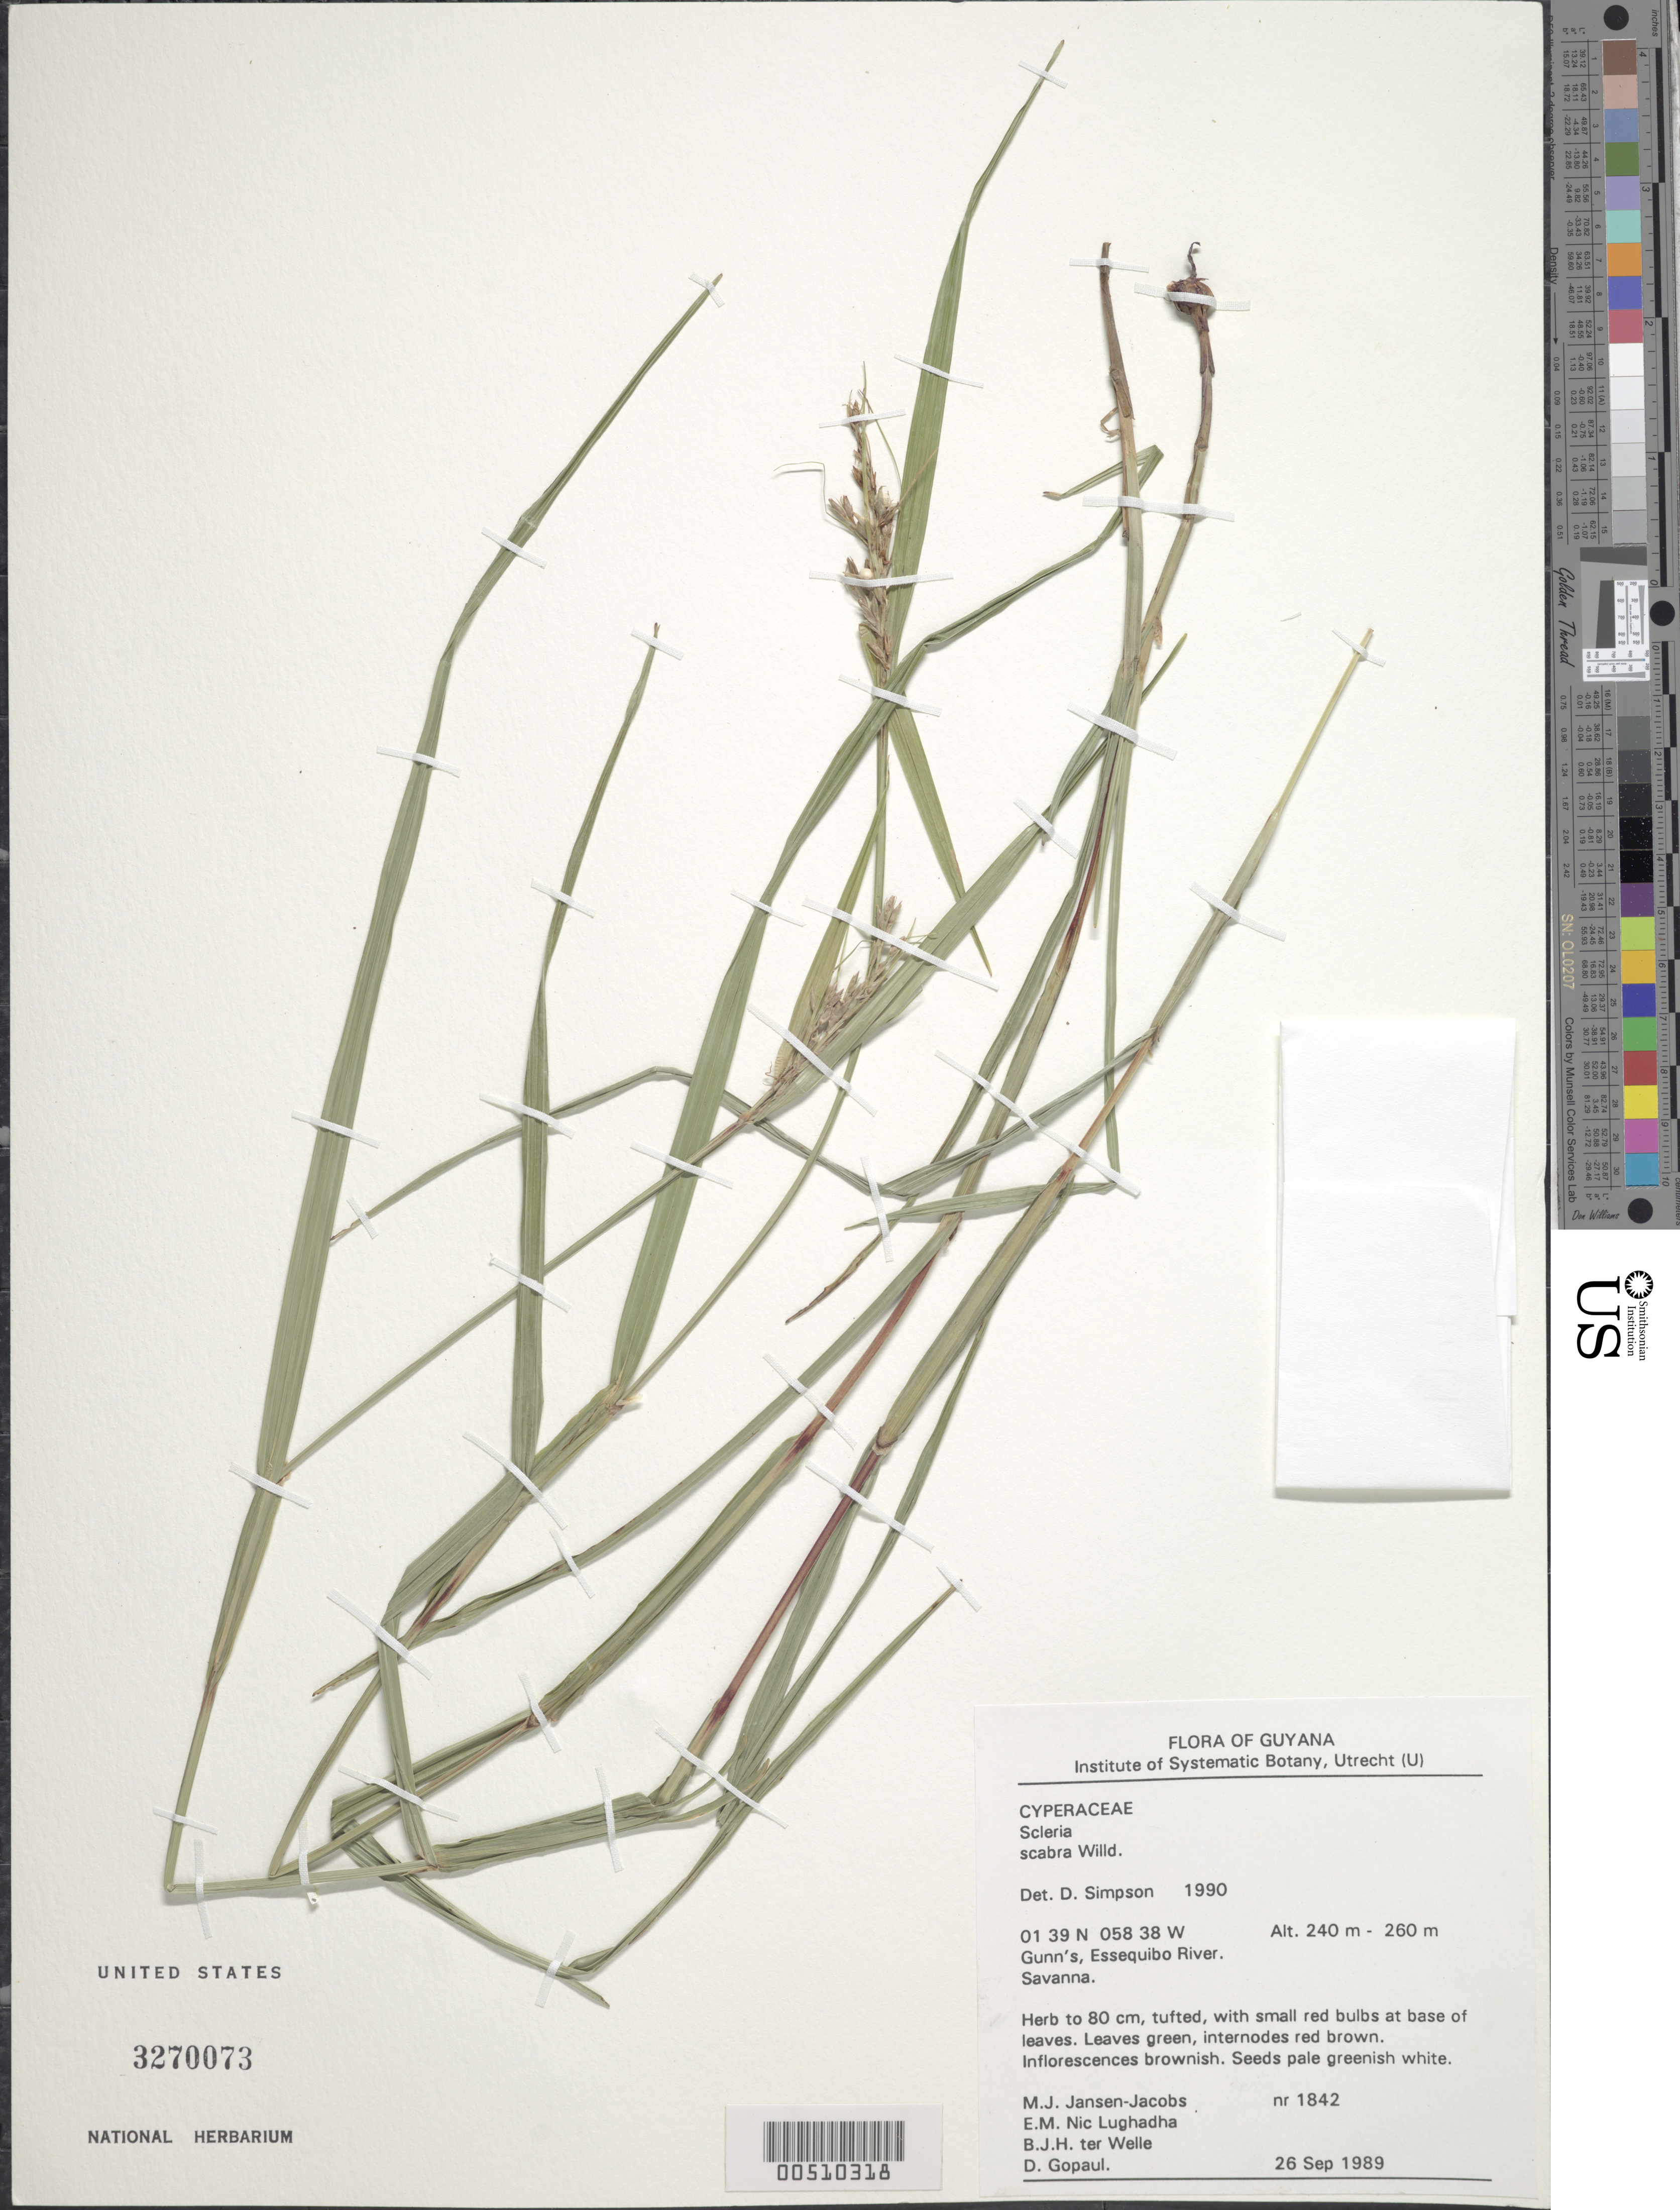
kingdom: Plantae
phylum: Tracheophyta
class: Liliopsida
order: Poales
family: Cyperaceae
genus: Scleria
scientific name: Scleria scabra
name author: Willd.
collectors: M. J. Jansen-Jacobs, E. Nic Lughadha, B. Welle & D. Gopaul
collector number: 1842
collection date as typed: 26 Sep 1989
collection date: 1989-09-26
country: Guyana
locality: Gunn's Essequibo River.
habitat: Savanna.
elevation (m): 240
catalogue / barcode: US 3270073